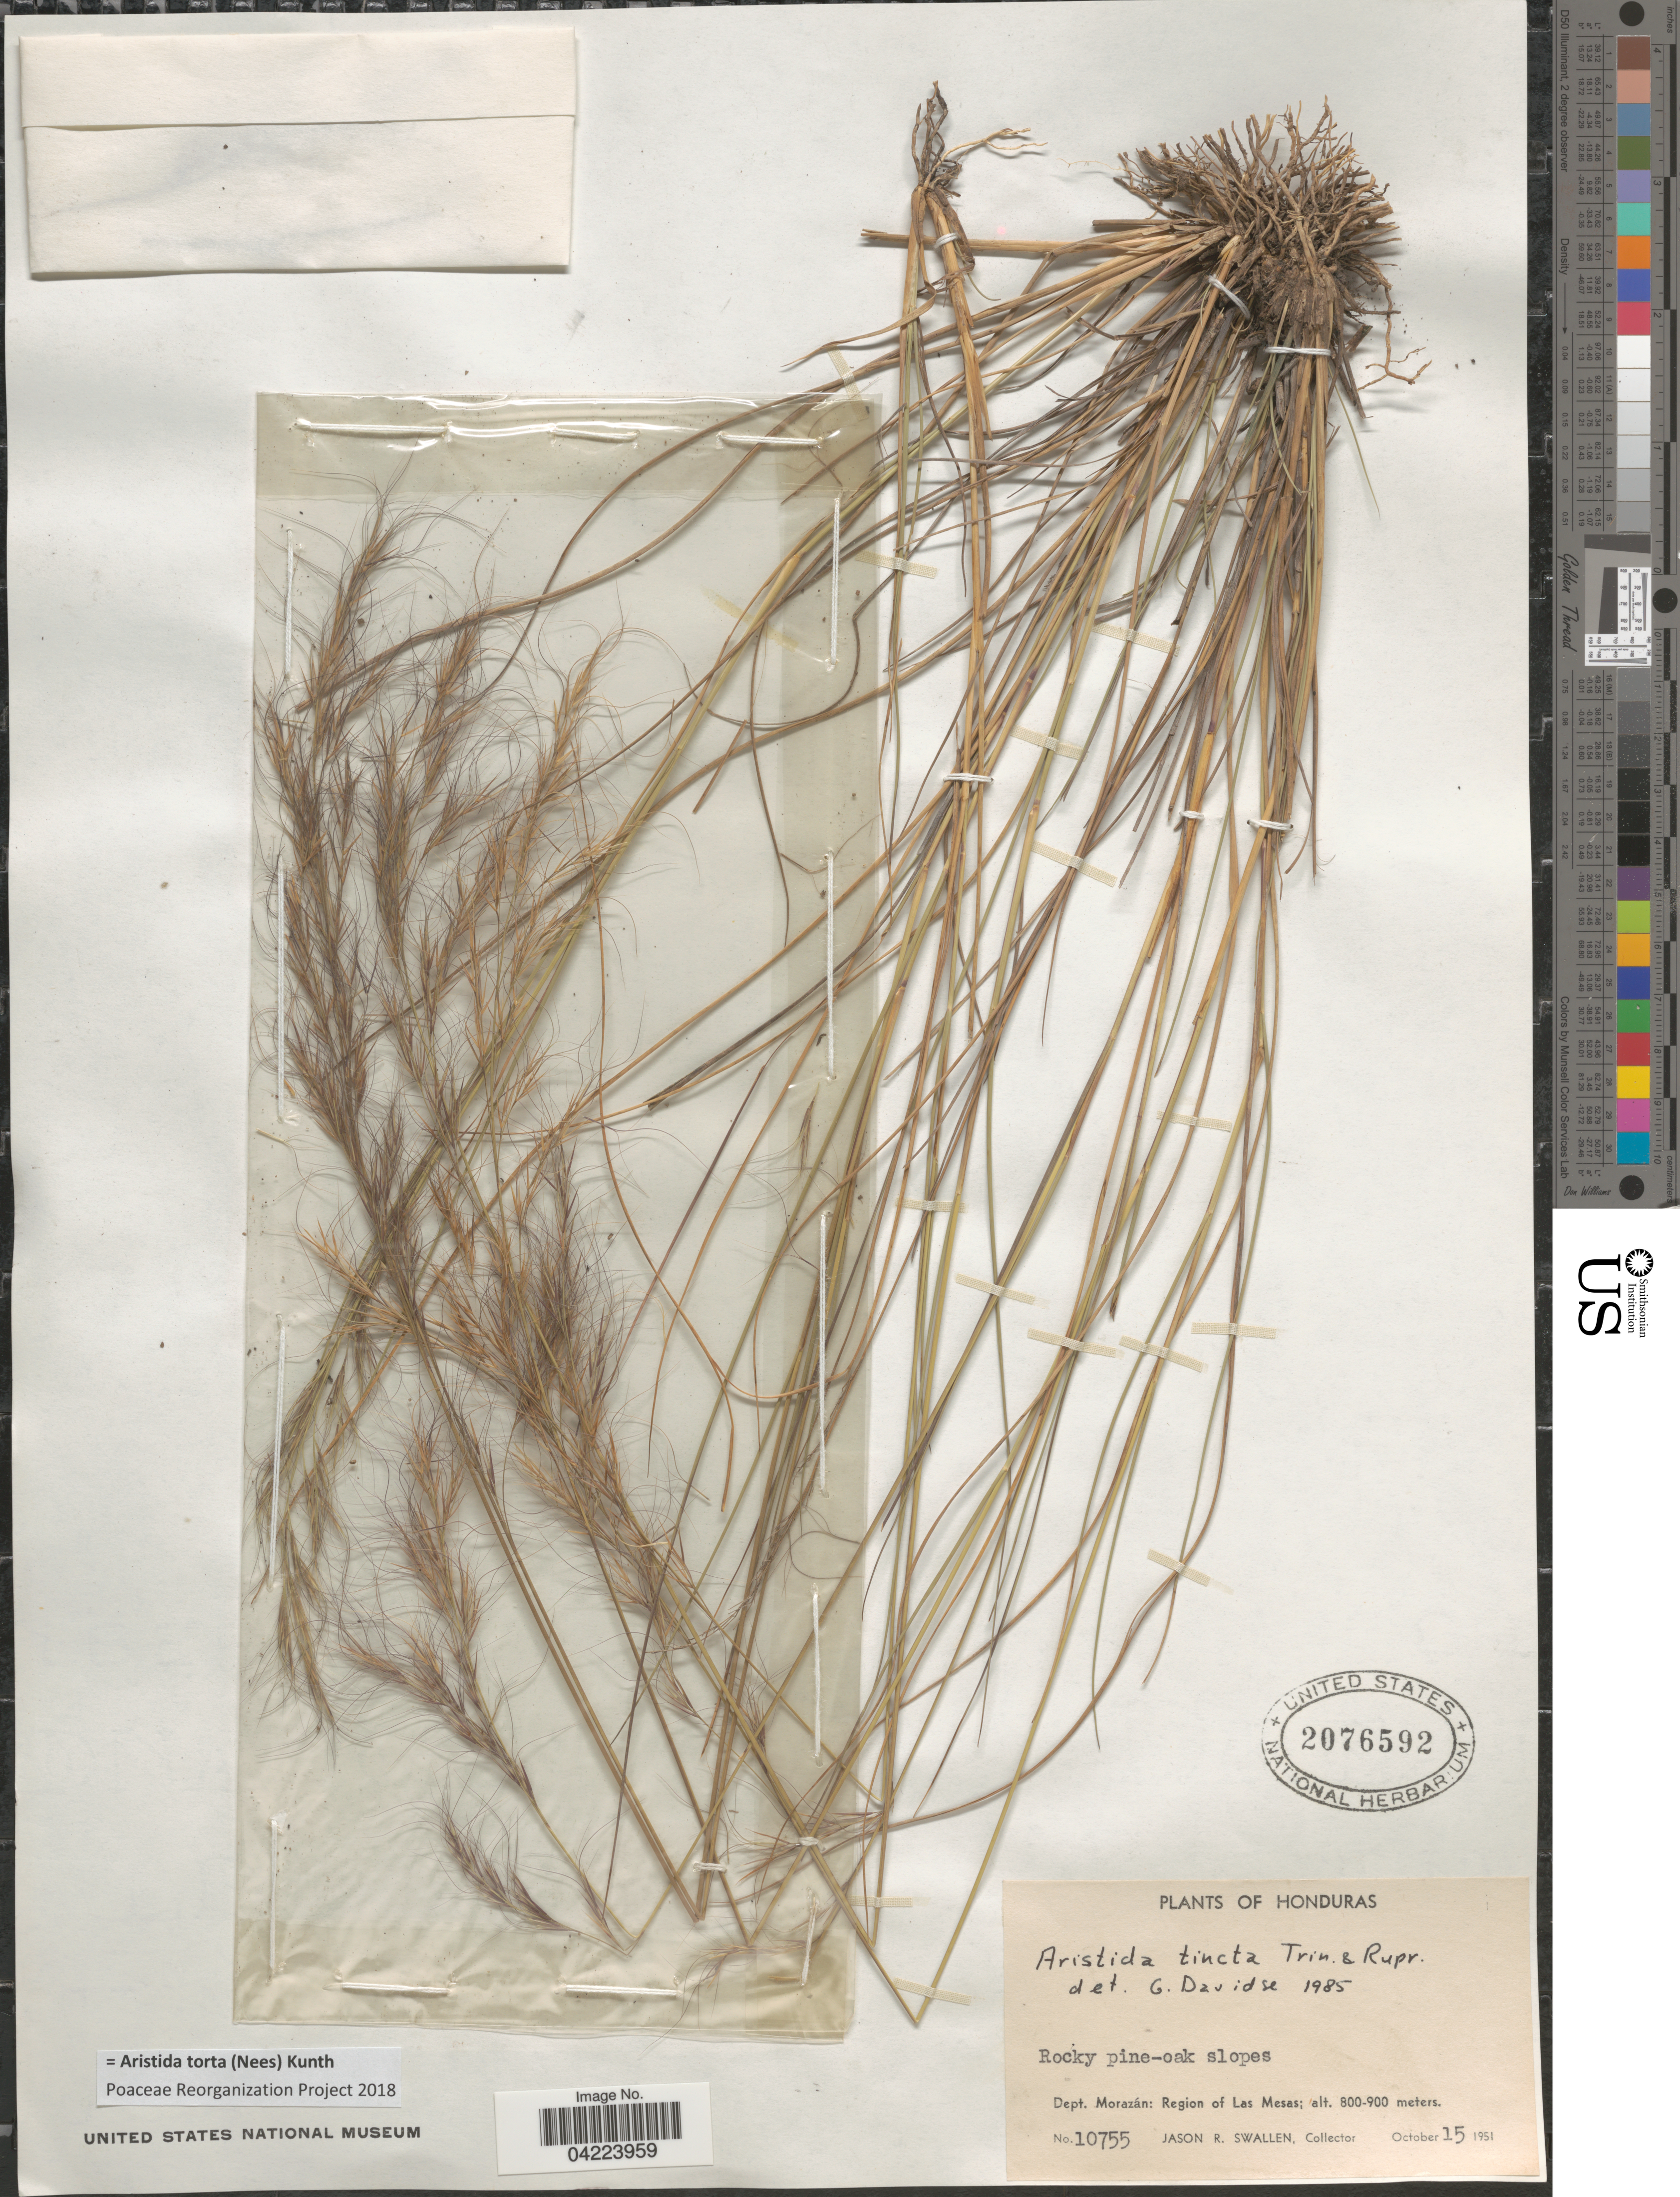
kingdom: Plantae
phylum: Tracheophyta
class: Liliopsida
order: Poales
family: Poaceae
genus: Aristida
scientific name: Aristida torta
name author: (Nees) Kunth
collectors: J. R. Swallen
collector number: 10755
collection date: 1951-10-15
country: Honduras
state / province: Fco. Morazán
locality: Rocky pine-oak slopes. Dept. Morazán: Region of Las Mesas.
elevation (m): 800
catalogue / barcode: US 2076592